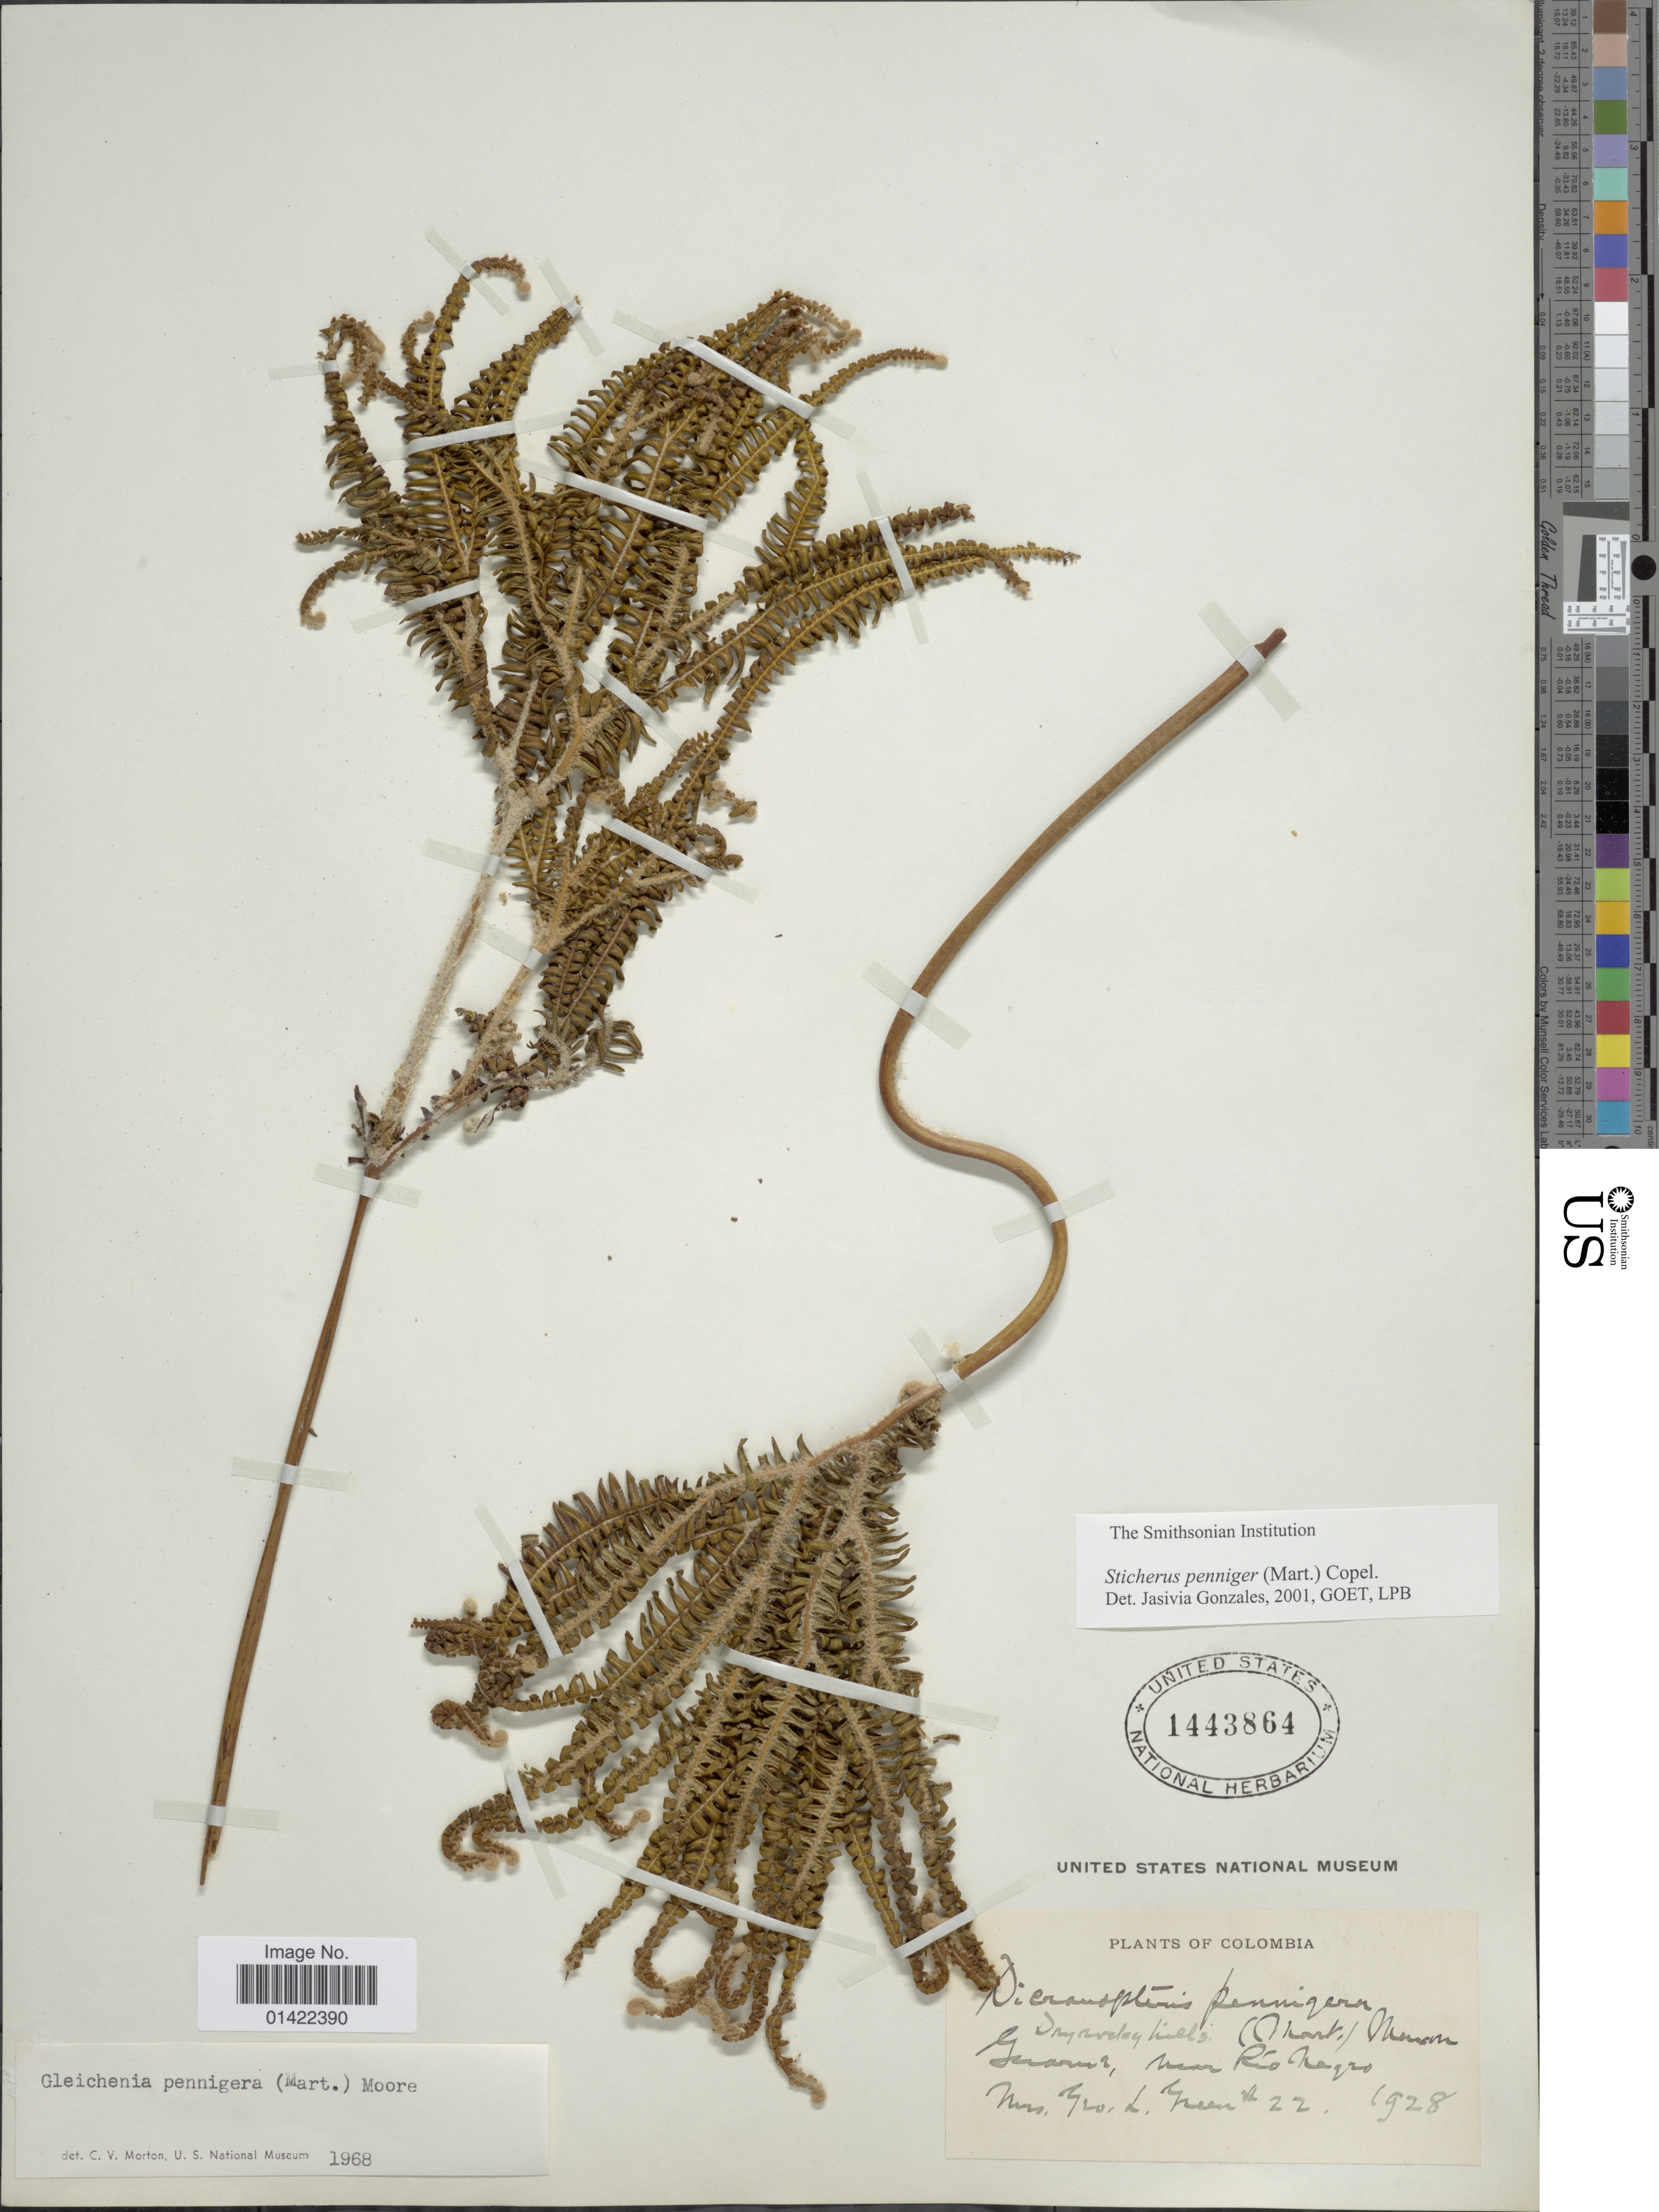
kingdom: Plantae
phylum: Tracheophyta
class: Polypodiopsida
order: Gleicheniales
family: Gleicheniaceae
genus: Sticherus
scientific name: Sticherus pruinosus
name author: (Mart.) Ching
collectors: G. Green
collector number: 22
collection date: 1928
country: Colombia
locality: Guarma, near Río Negro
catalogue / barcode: US 1443864